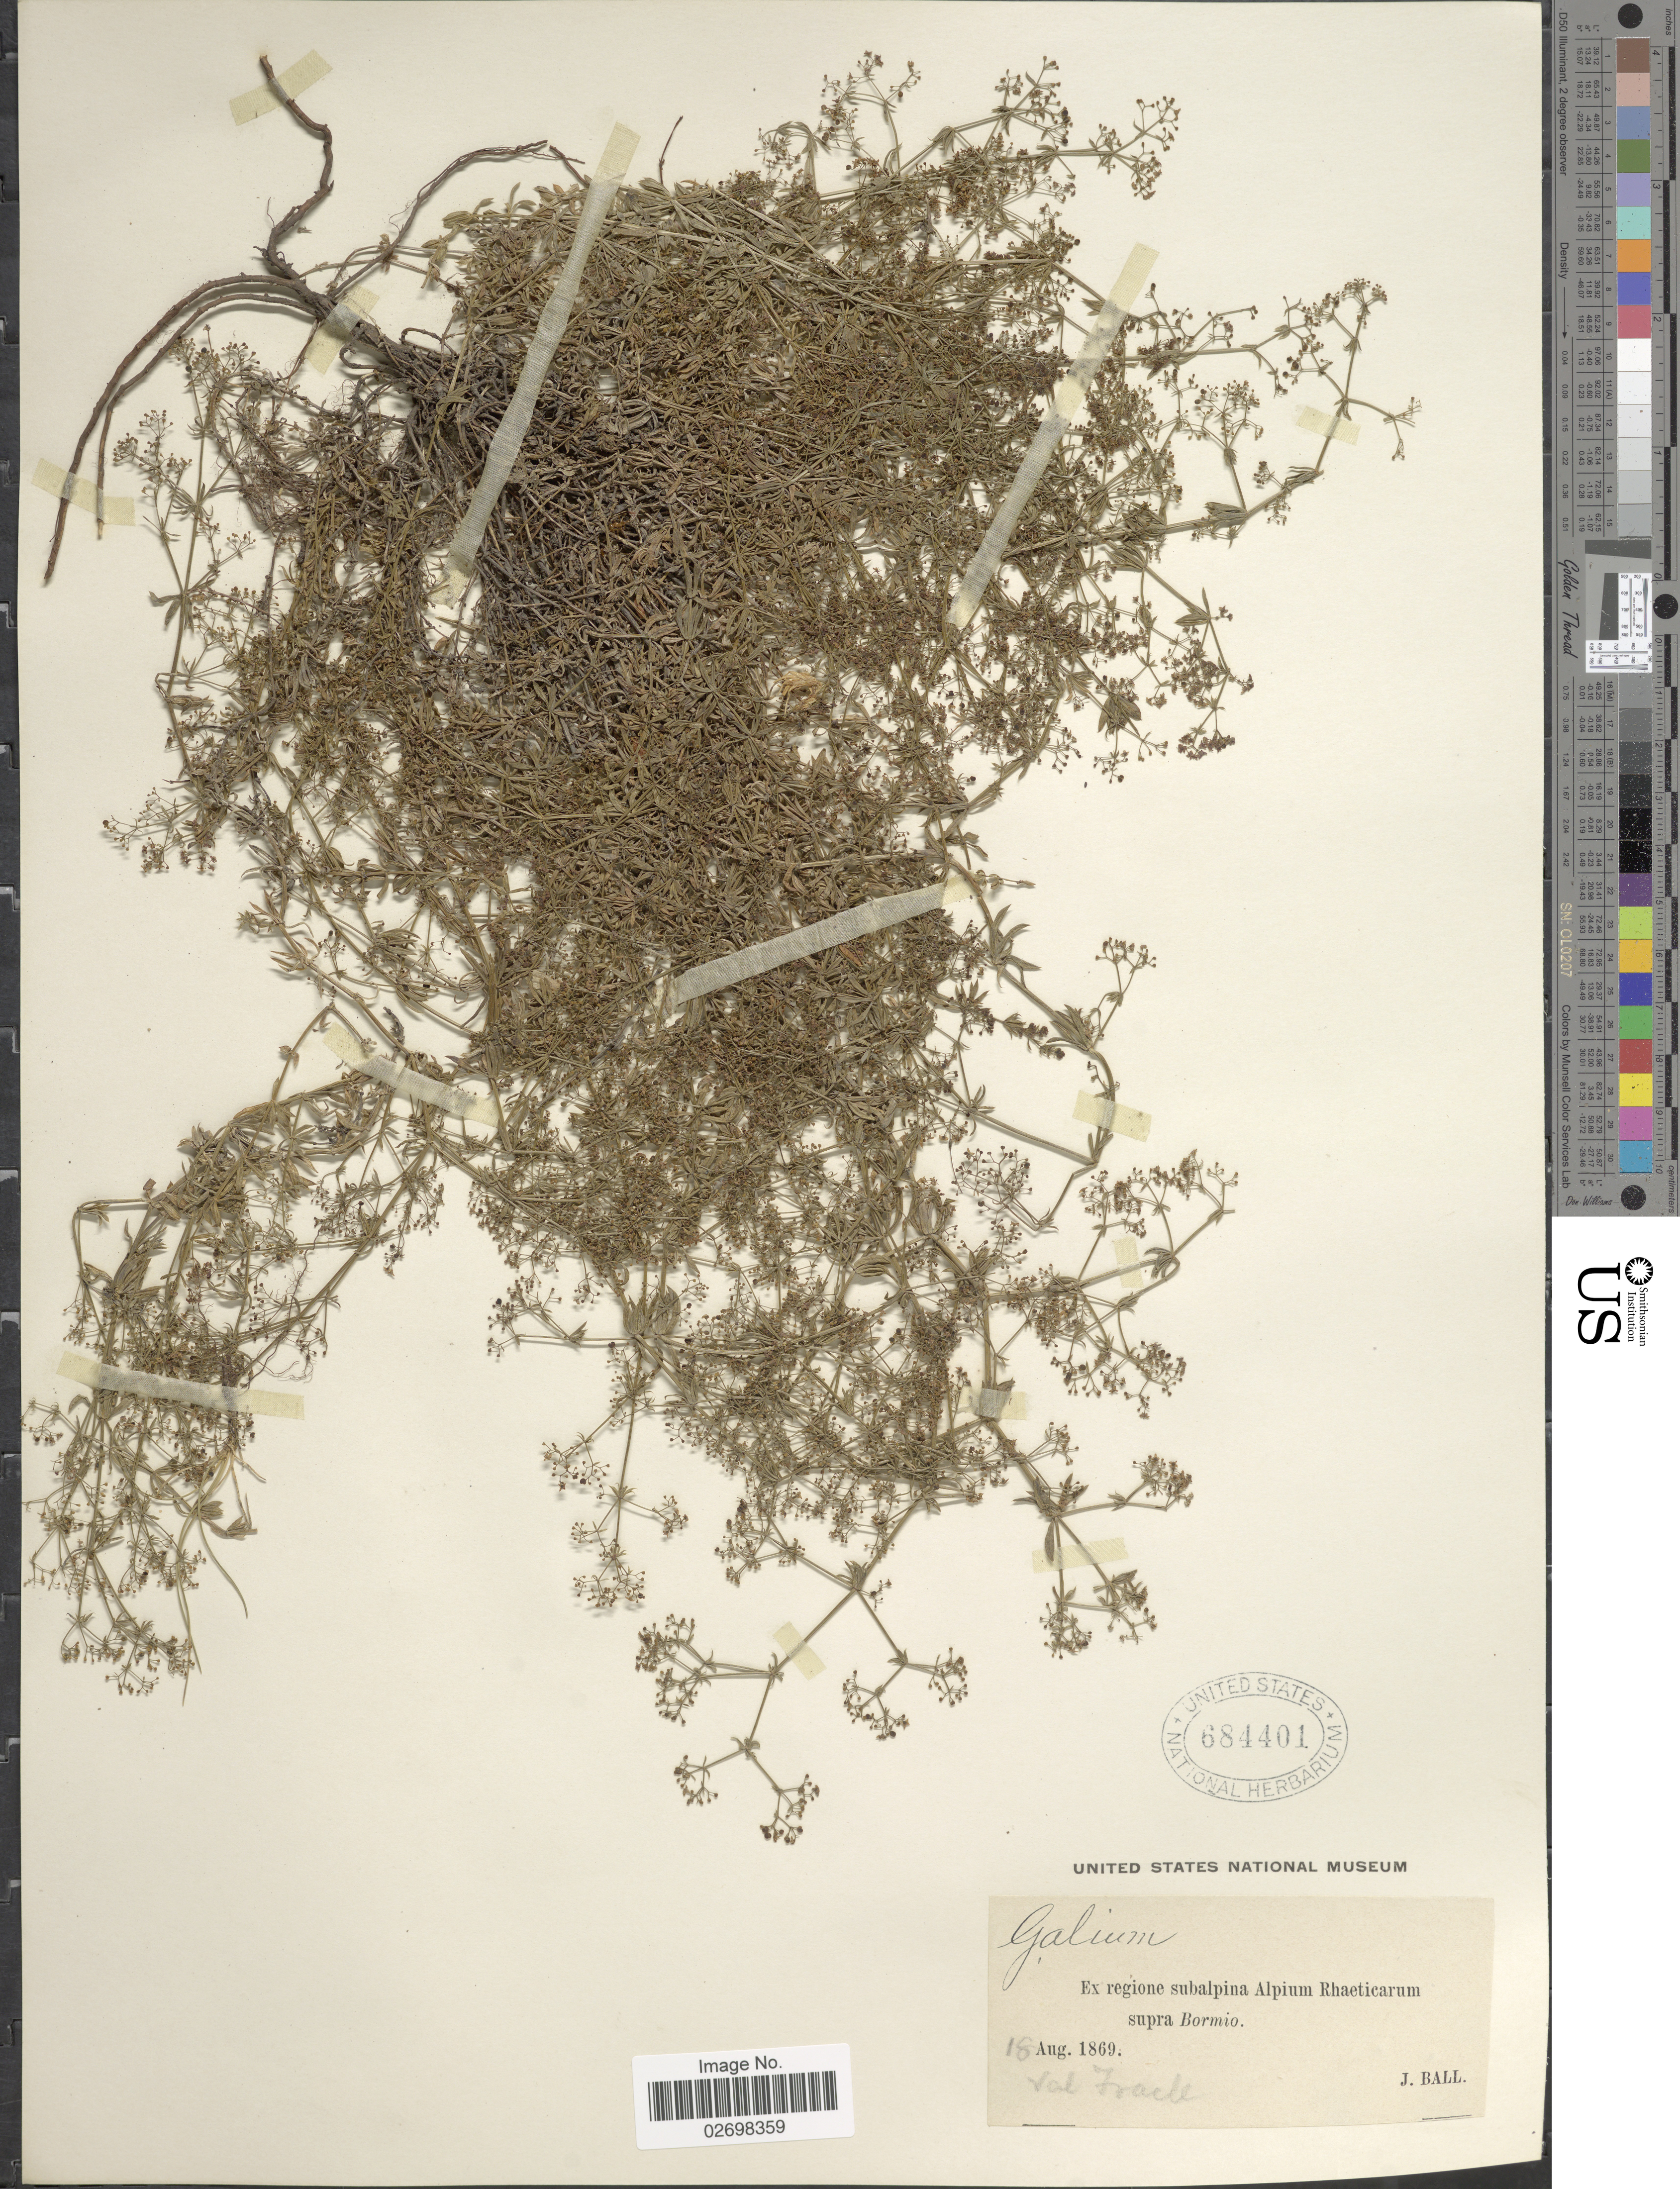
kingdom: Plantae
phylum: Tracheophyta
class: Magnoliopsida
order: Gentianales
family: Rubiaceae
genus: Galium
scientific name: Galium sp.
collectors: J. Ball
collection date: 1869-08-18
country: Italy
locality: Regione subalipina Alpium Rhaeticarum supra Bormio, Val Fraele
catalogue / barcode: US 684401